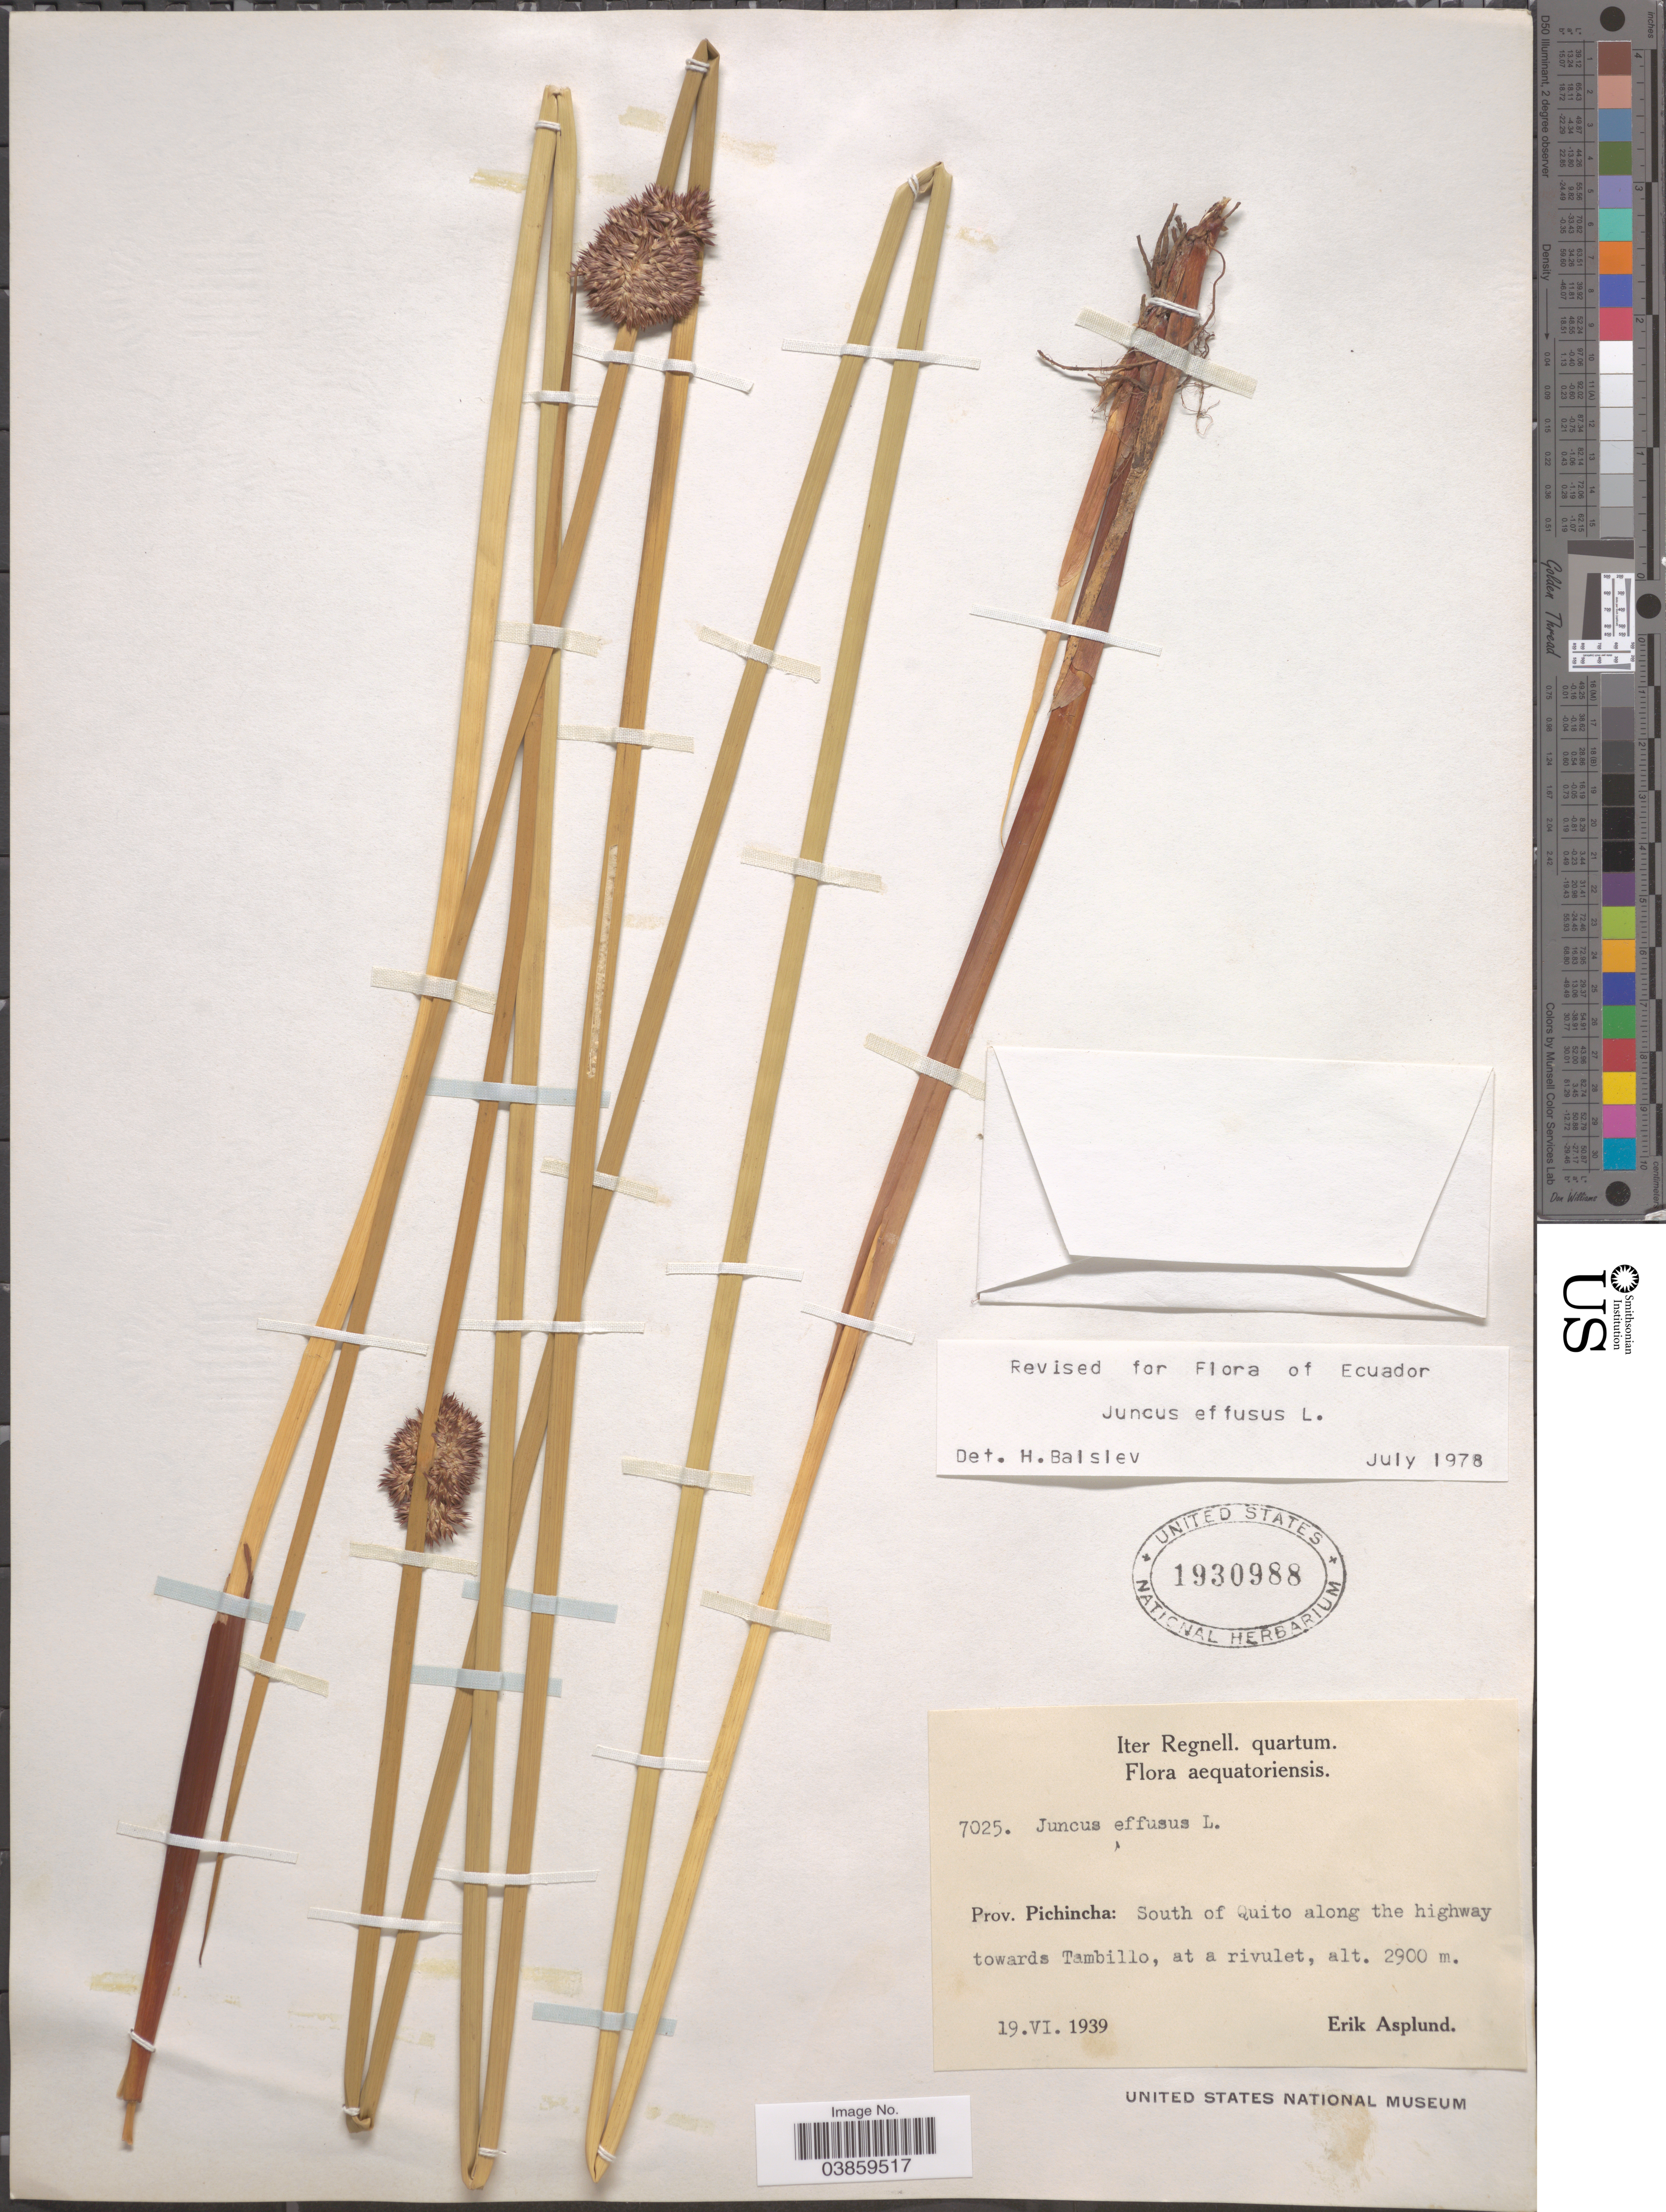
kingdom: Plantae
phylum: Tracheophyta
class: Liliopsida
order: Poales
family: Juncaceae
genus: Juncus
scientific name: Juncus effusus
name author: L.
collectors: E. Asplund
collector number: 7025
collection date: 1939-06-19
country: Ecuador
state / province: Pichincha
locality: Aequatoriensis. South of Quito along the highway towards Tambillo.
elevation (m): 2900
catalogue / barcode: US 1930988